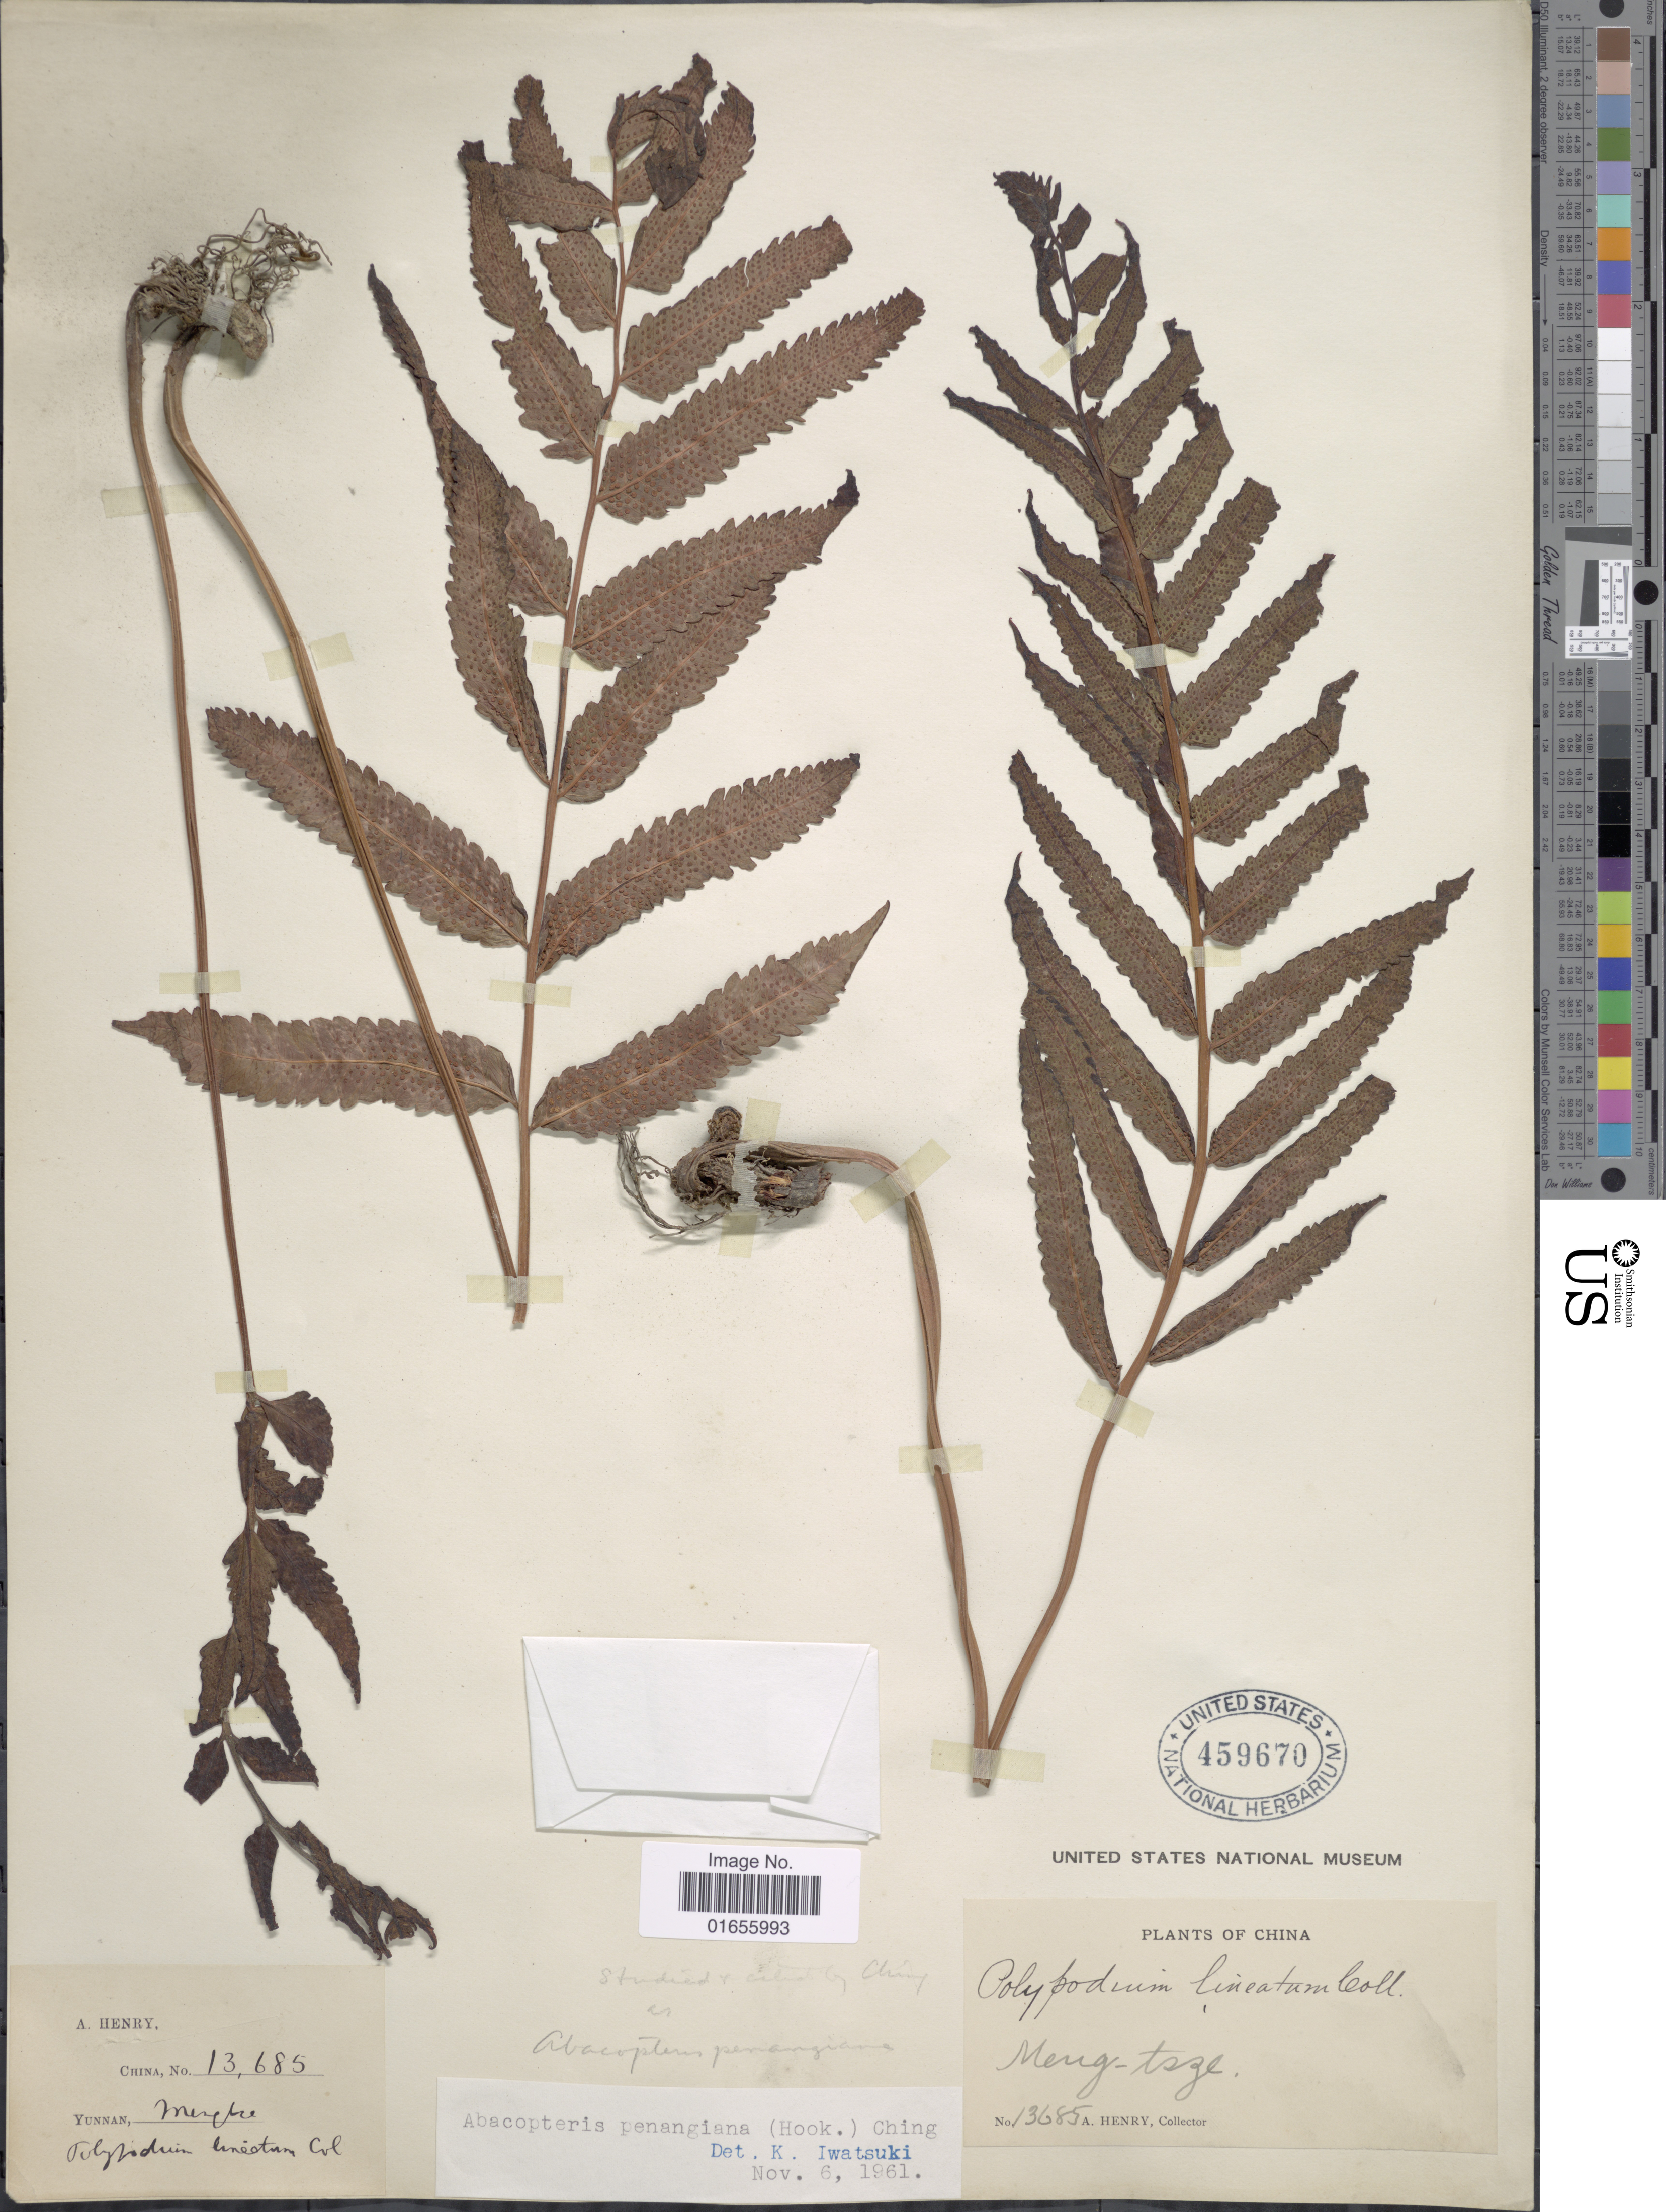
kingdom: Plantae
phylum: Tracheophyta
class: Polypodiopsida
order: Polypodiales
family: Thelypteridaceae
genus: Pronephrium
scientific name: Pronephrium penangiana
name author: (Hook.) Holttum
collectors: A. Henry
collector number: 13685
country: China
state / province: Yunnan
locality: Meng - Tsze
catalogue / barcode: US 459670